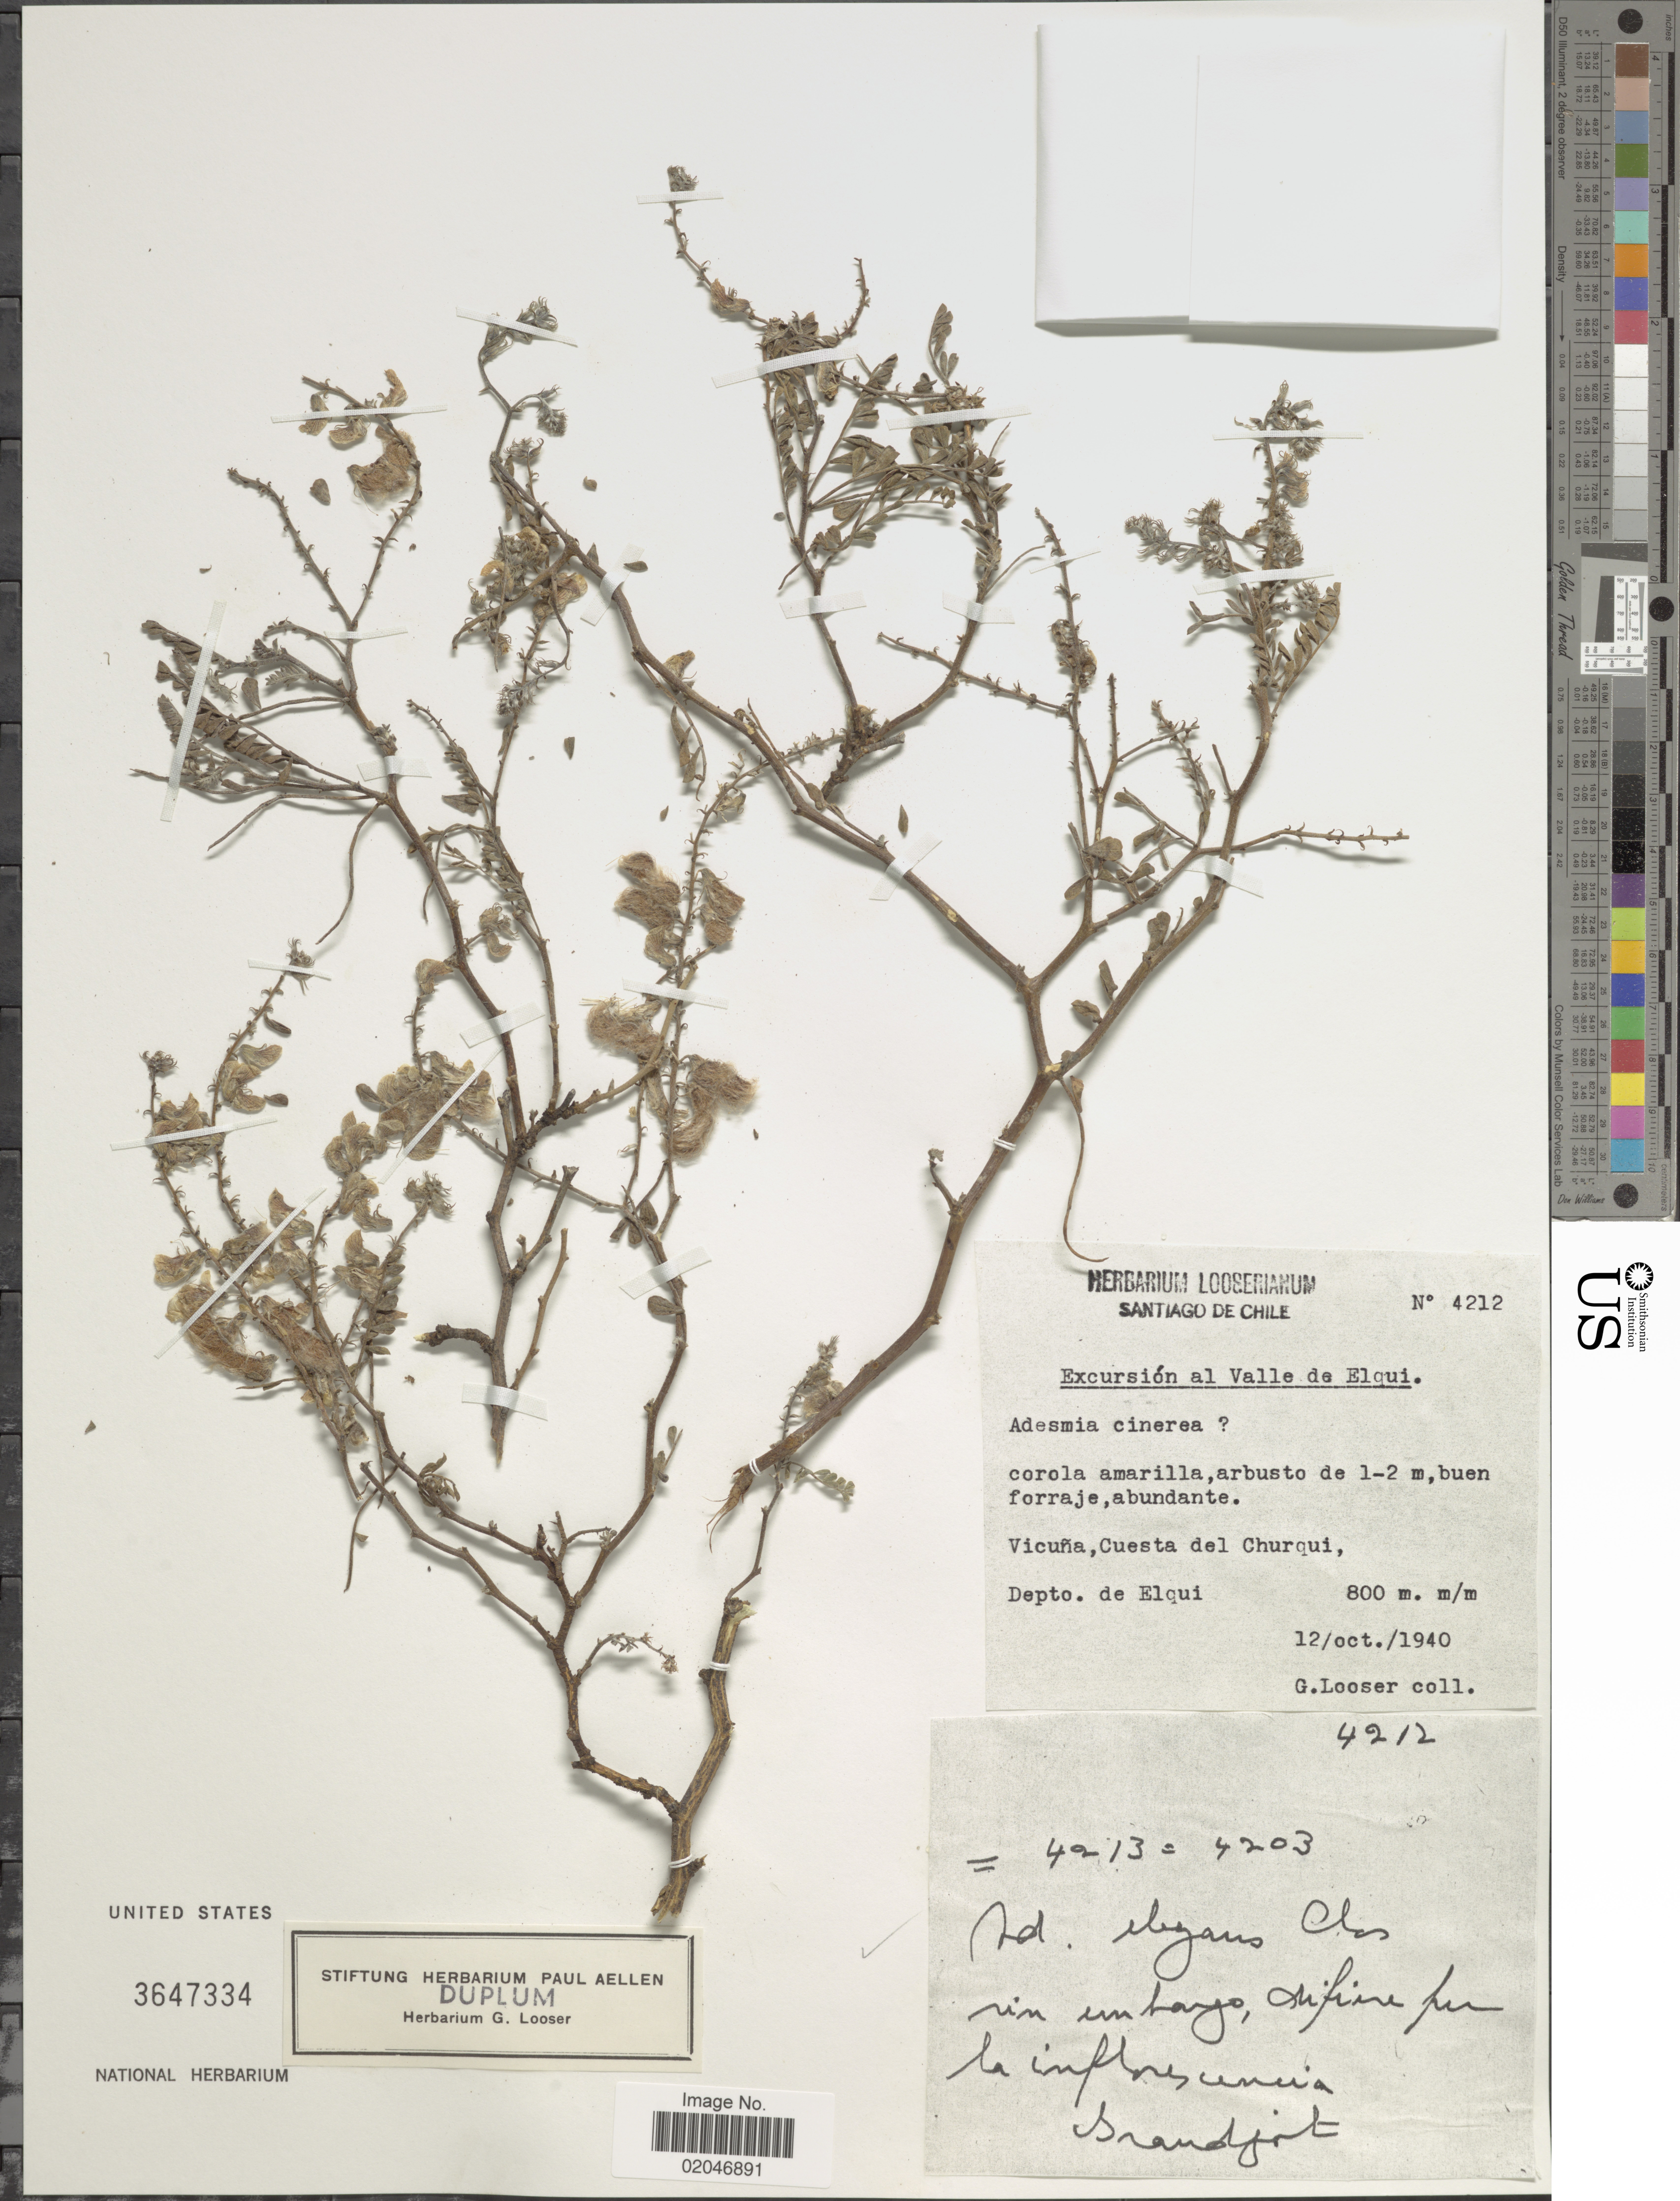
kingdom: Plantae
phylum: Tracheophyta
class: Magnoliopsida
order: Fabales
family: Fabaceae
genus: Adesmia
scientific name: Adesmia elegans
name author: Clos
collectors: G. Looser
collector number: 4212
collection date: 1940-10-12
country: Chile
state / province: Coquimbo (IV)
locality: Vicuna, Cuesta del Churqui, Depto. de Elqui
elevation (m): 800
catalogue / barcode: US 3647334